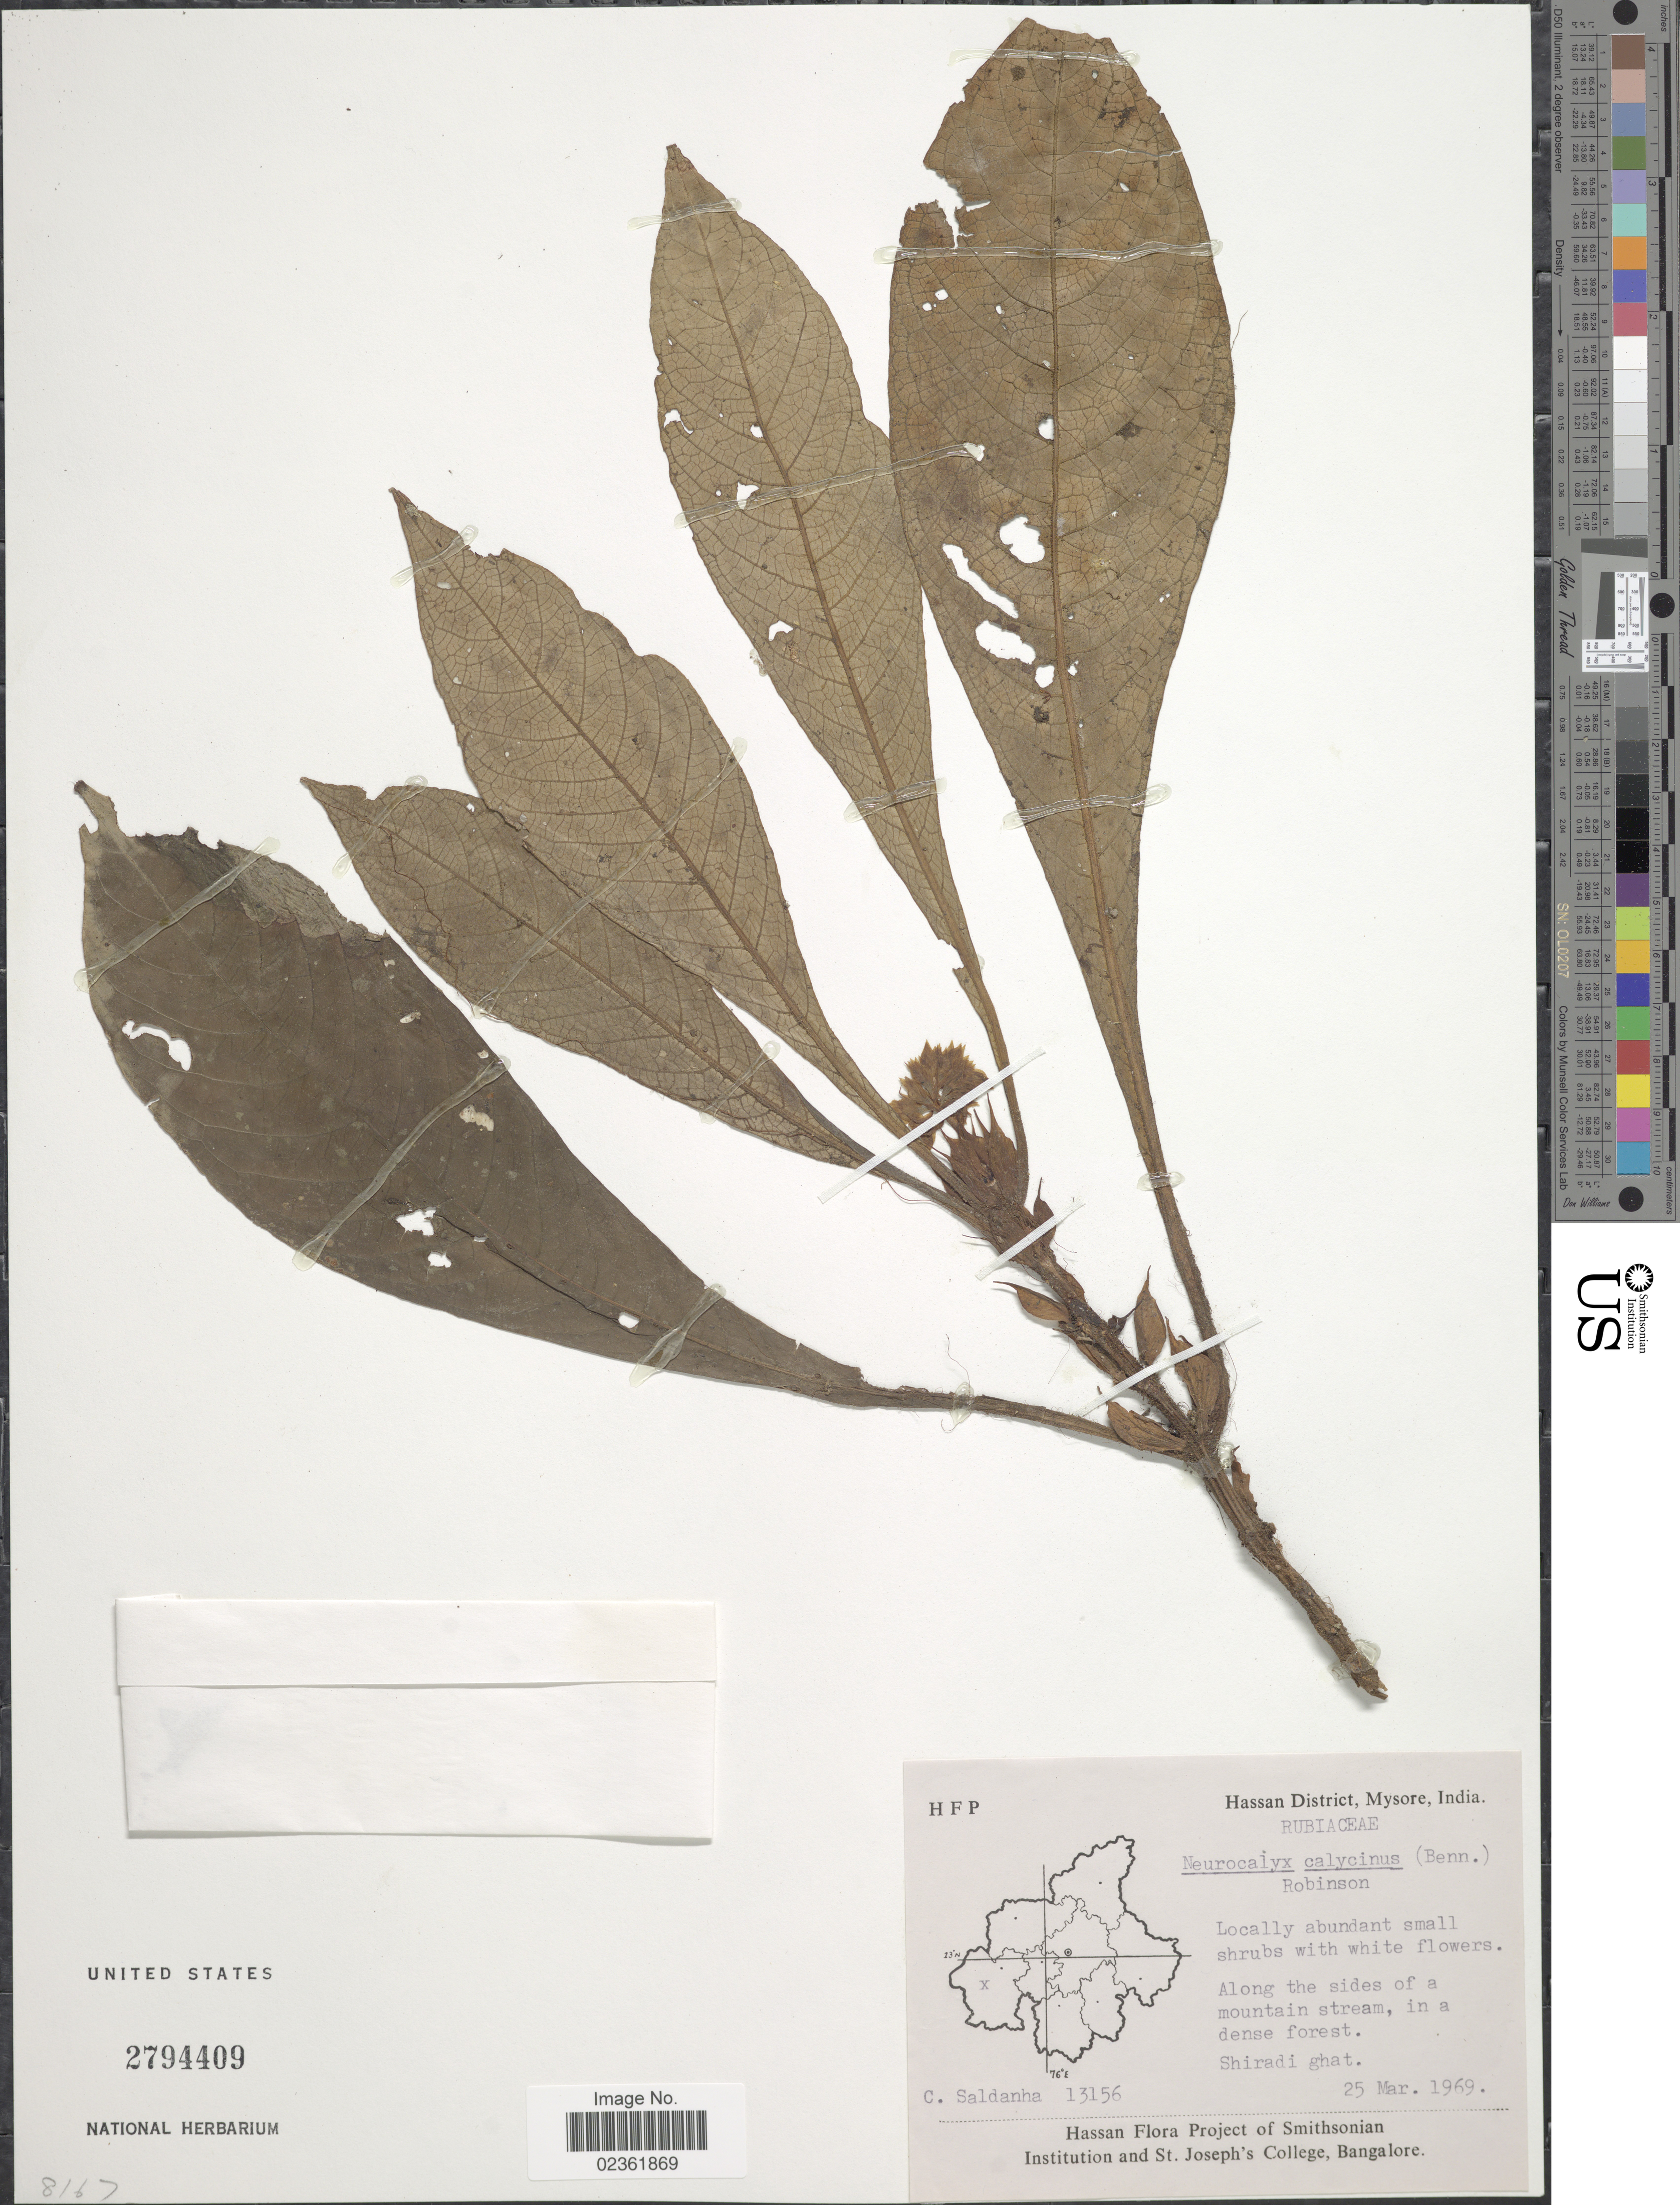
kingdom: Plantae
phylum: Tracheophyta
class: Magnoliopsida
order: Gentianales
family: Rubiaceae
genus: Neurocalyx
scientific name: Neurocalyx calycinus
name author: (R. Br. ex Benn.) Rob.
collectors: C. Saldanha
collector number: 13156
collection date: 1969-03-25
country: India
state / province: Karnataka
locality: Hassan District, Shiradi ghat, along the sides of a mountain stream.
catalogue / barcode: US 2794409